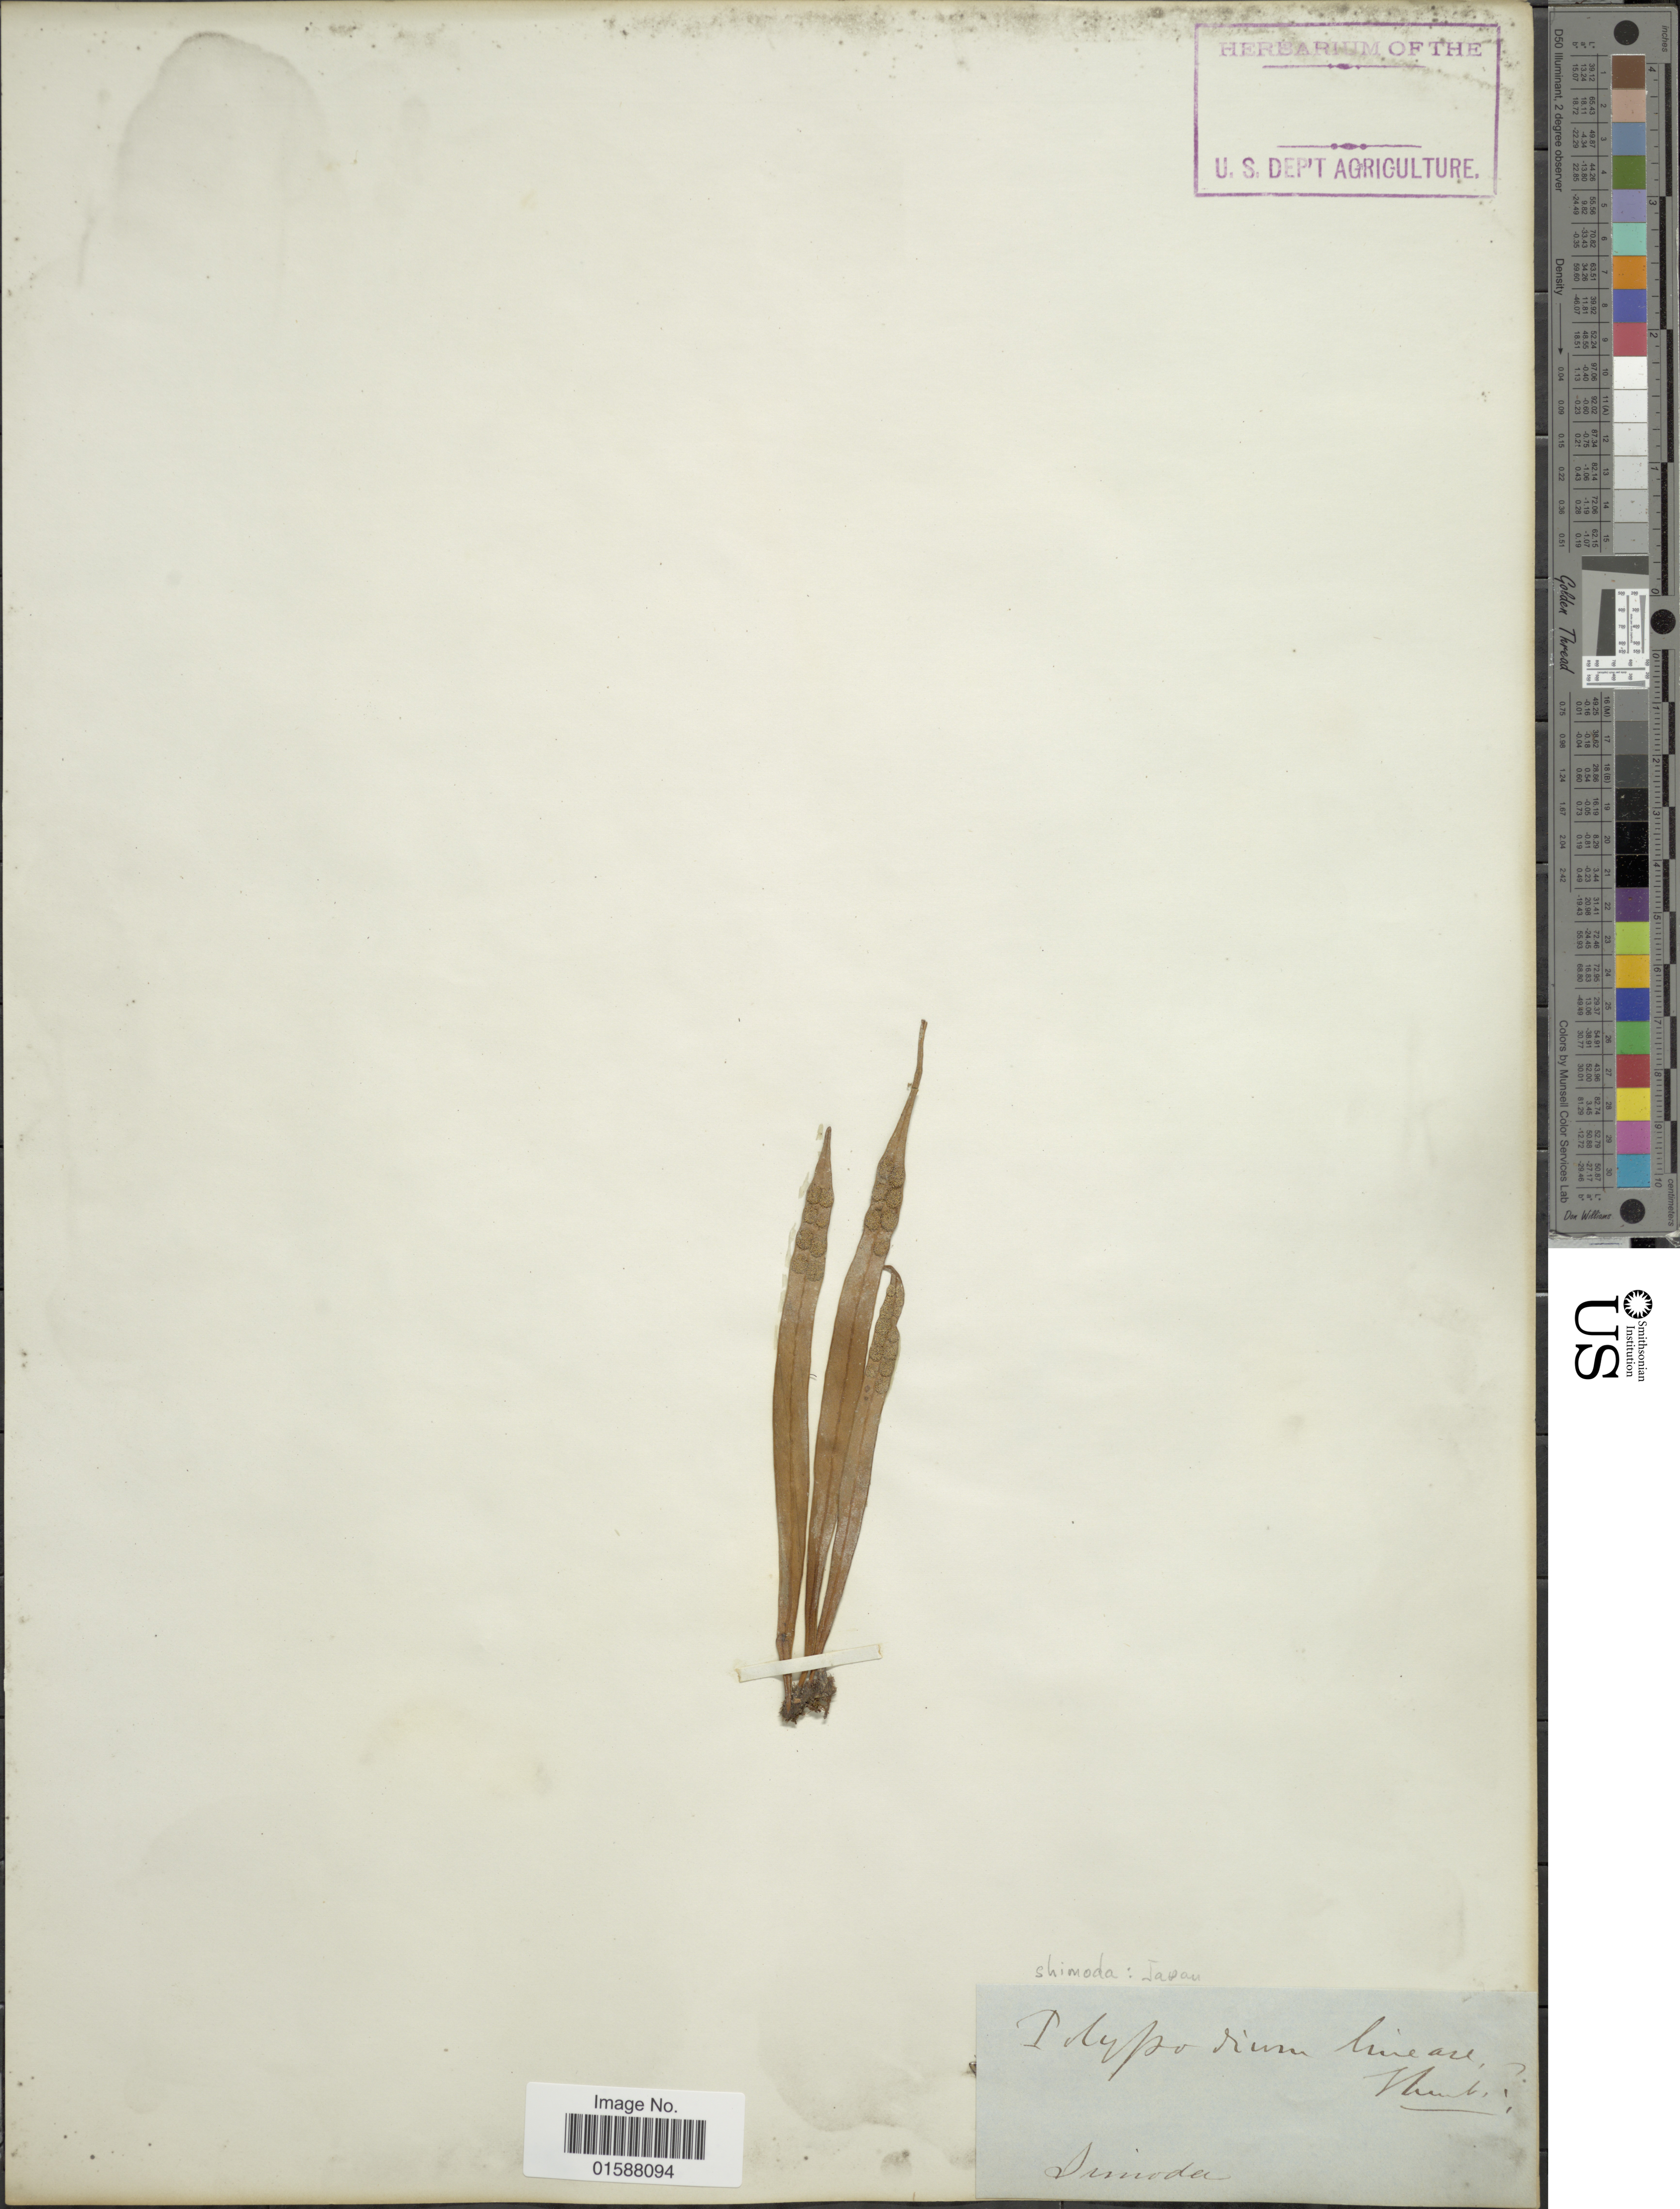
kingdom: Plantae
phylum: Tracheophyta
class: Polypodiopsida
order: Polypodiales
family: Polypodiaceae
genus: Lepisorus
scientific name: Lepisorus thunbergianus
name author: (Kaulf.) Ching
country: Japan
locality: Shimoda